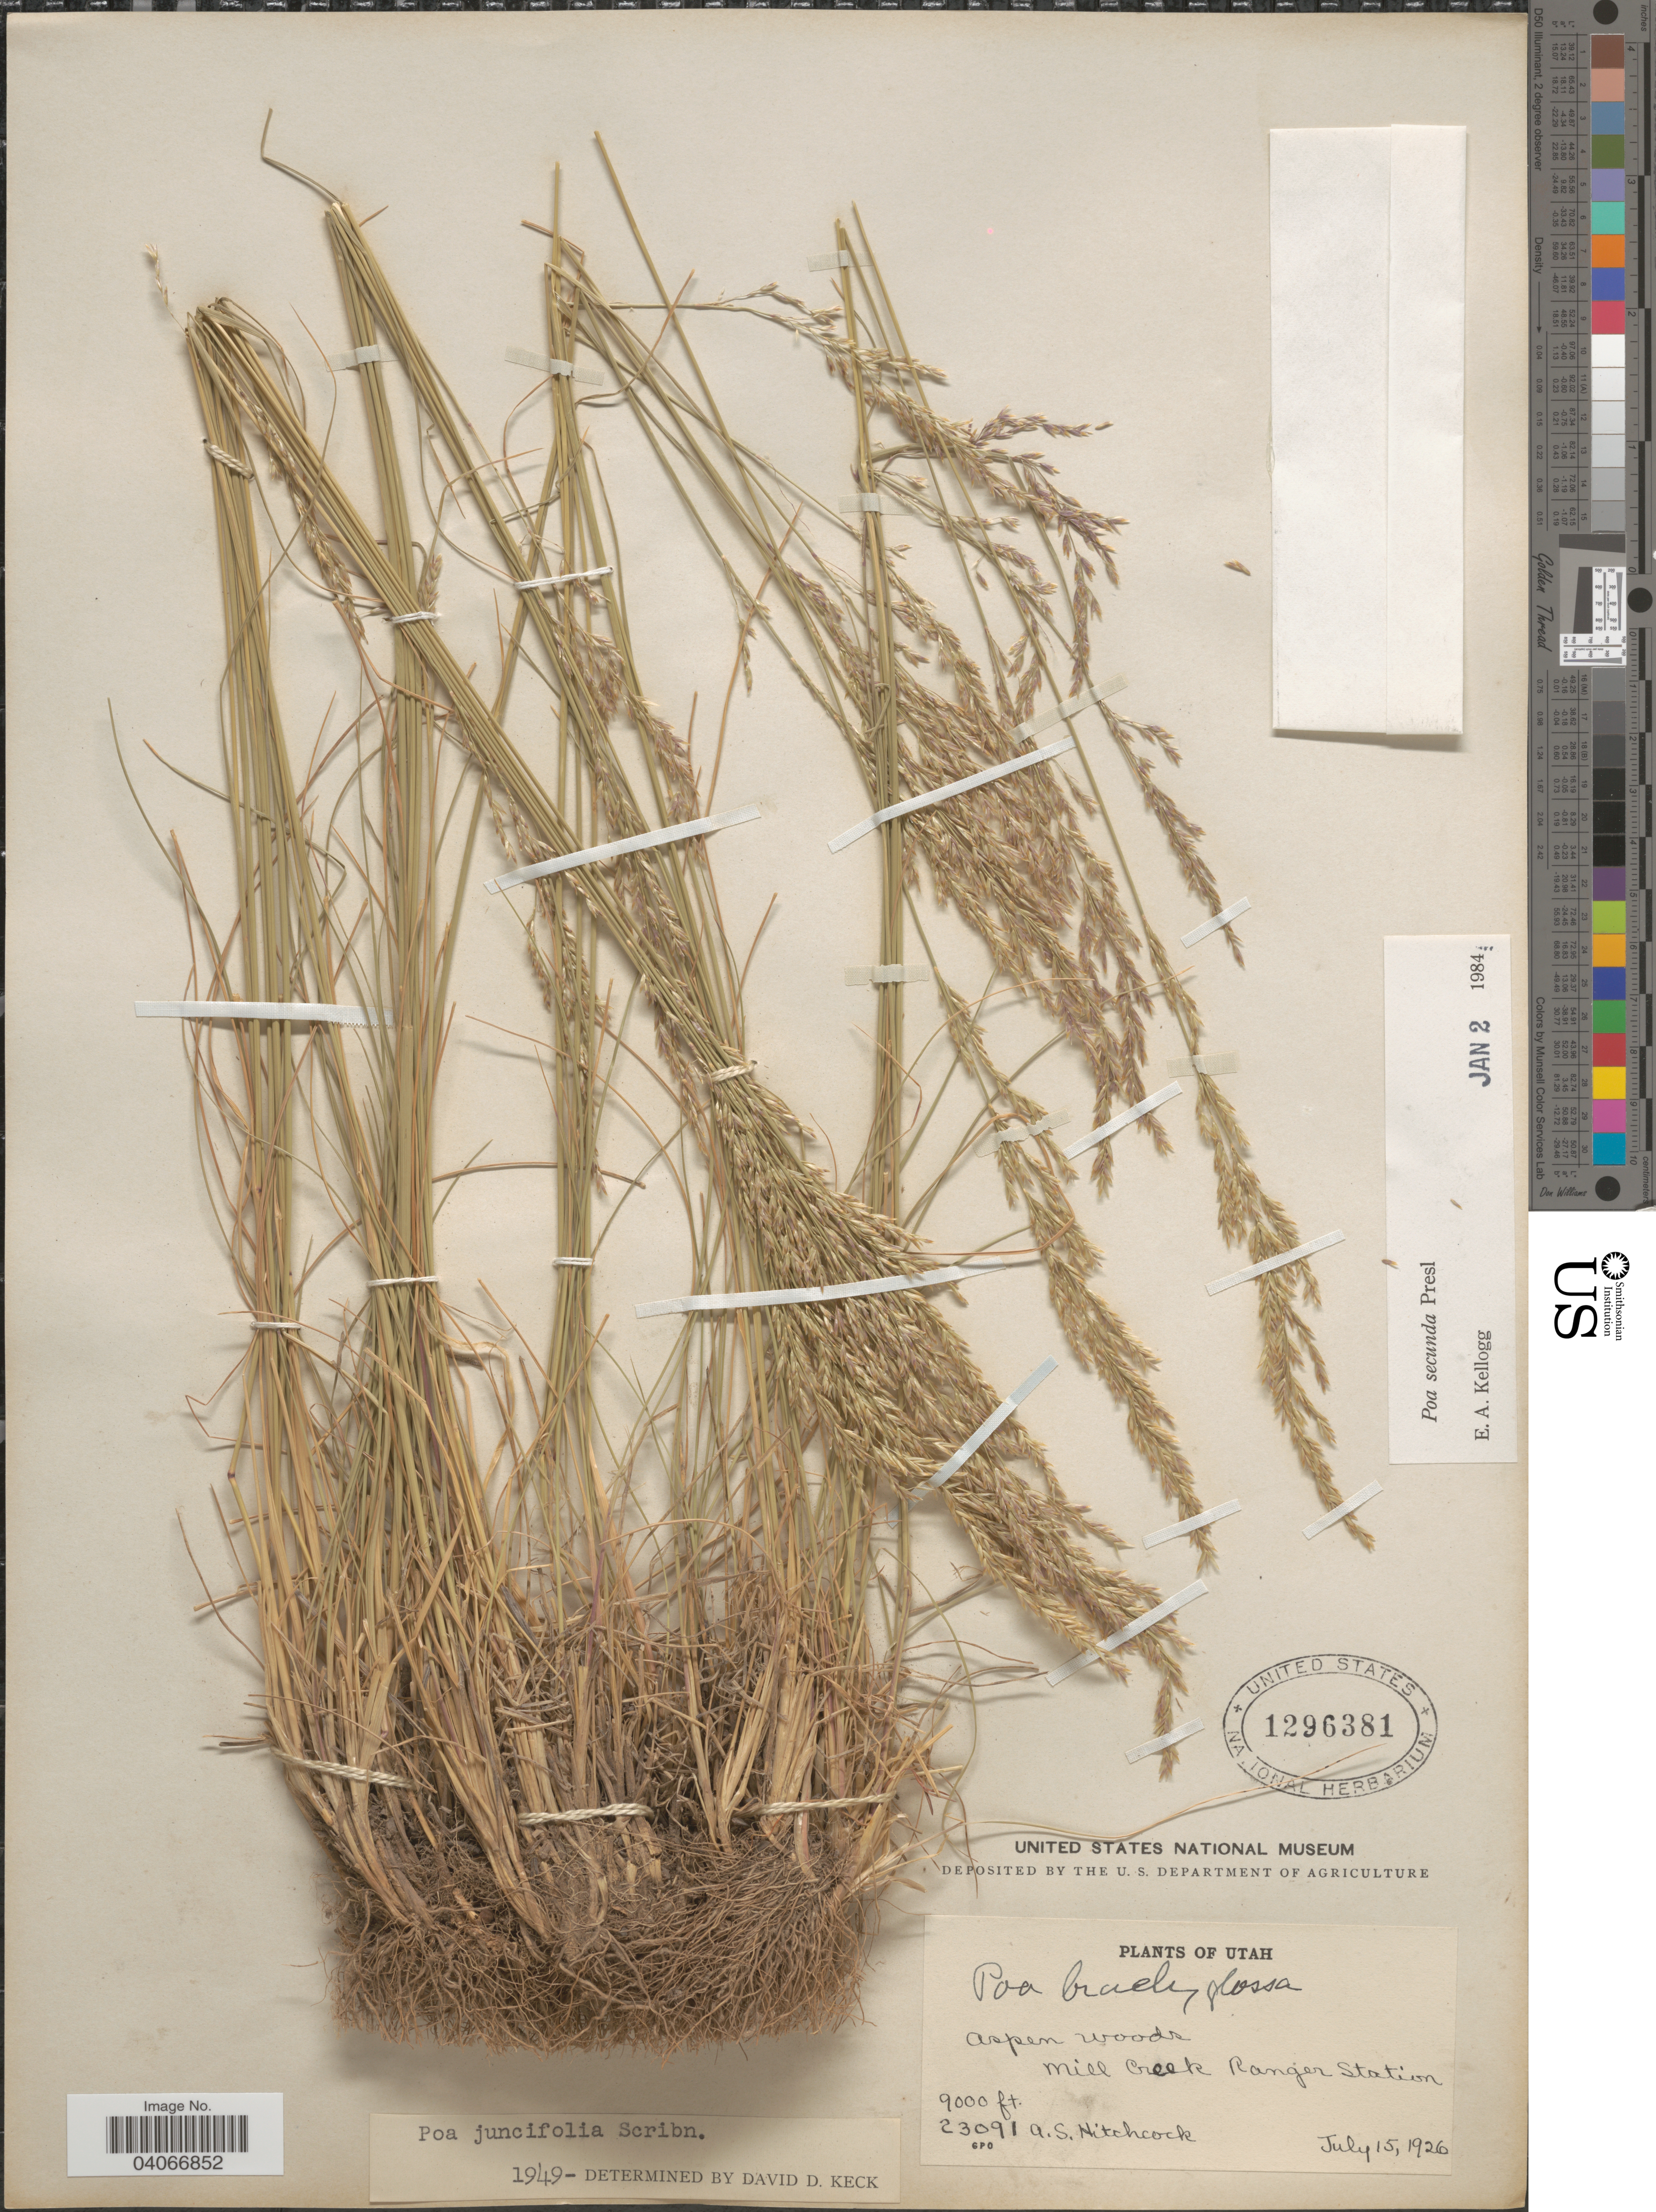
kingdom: Plantae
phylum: Tracheophyta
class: Liliopsida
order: Poales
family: Poaceae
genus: Poa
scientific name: Poa secunda subsp. secunda var. scabrella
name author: (Thurb.) Soreng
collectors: A. S. Hitchcock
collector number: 23091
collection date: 1926-07-15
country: United States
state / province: Utah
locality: Aspen woods Mill Creek Ranger Station.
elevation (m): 2743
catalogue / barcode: US 1296381